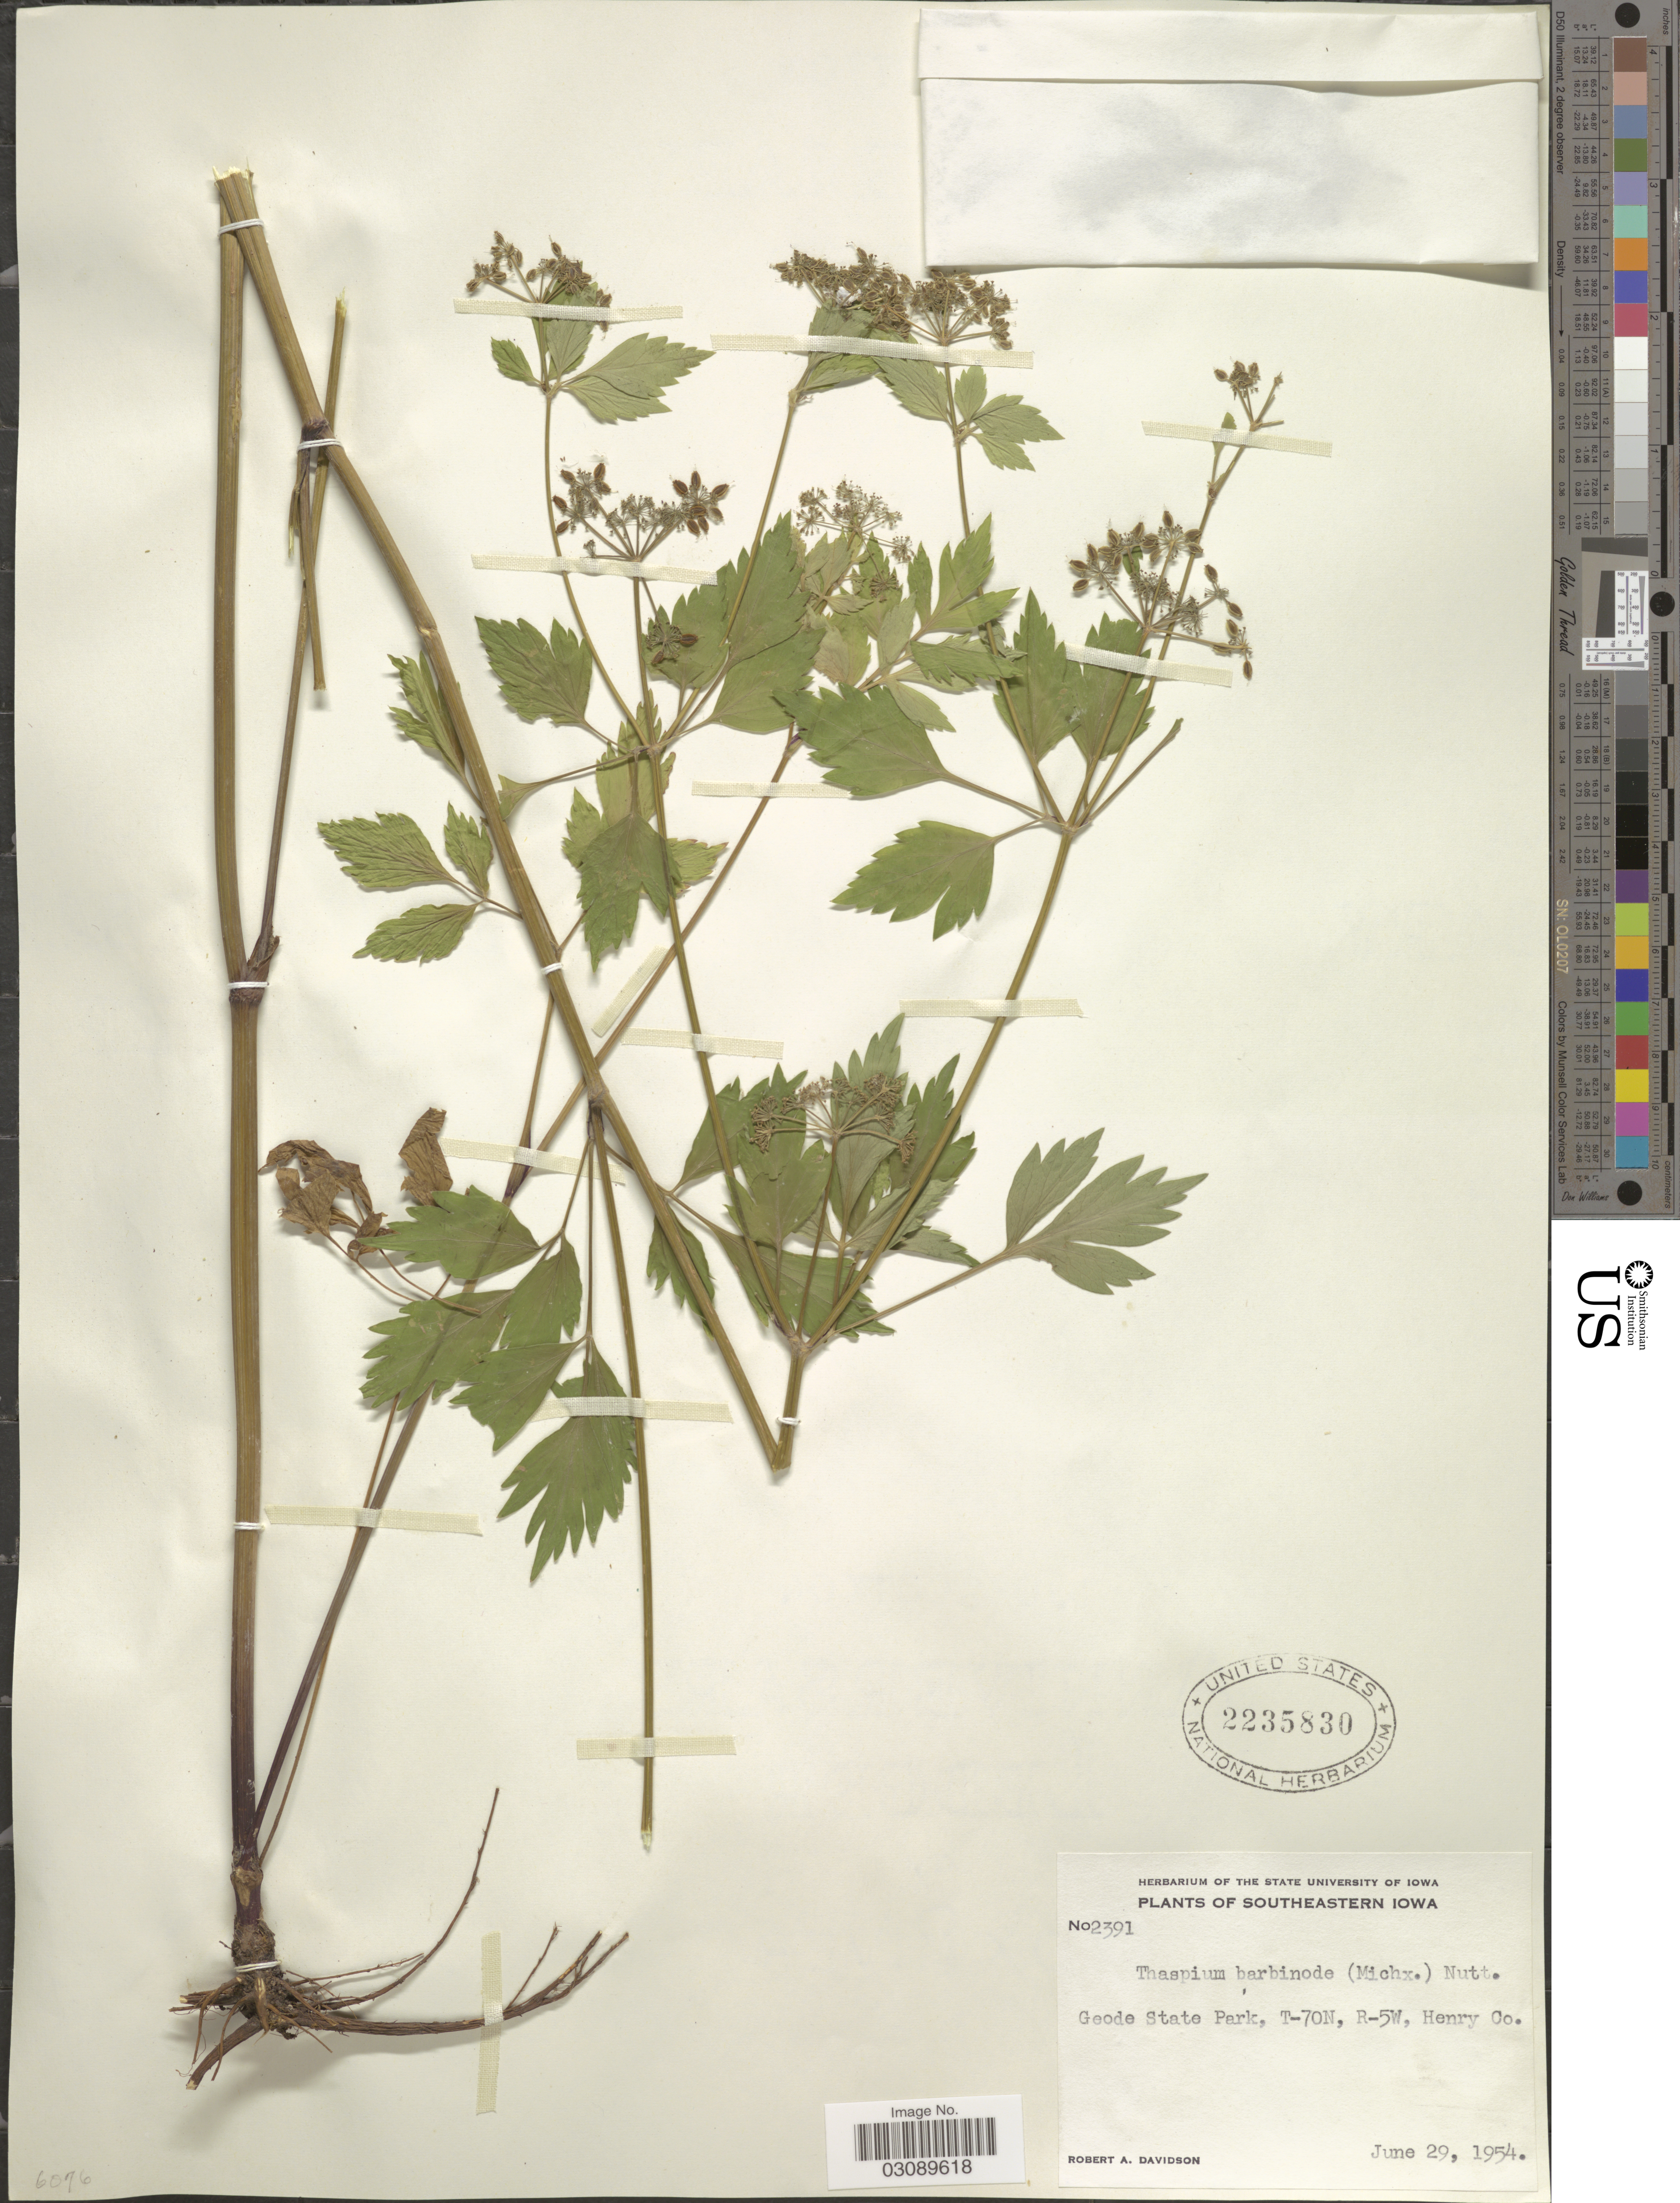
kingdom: Plantae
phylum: Tracheophyta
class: Magnoliopsida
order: Apiales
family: Apiaceae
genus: Thaspium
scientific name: Thaspium barbinode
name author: (Michx.) Nutt.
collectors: R. A. Davidson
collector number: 2391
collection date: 1954-06-29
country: United States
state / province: Iowa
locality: Southeastern Iowa. Geode State Park, T-70N, R-5W, Henry Co.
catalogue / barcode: US 2235830